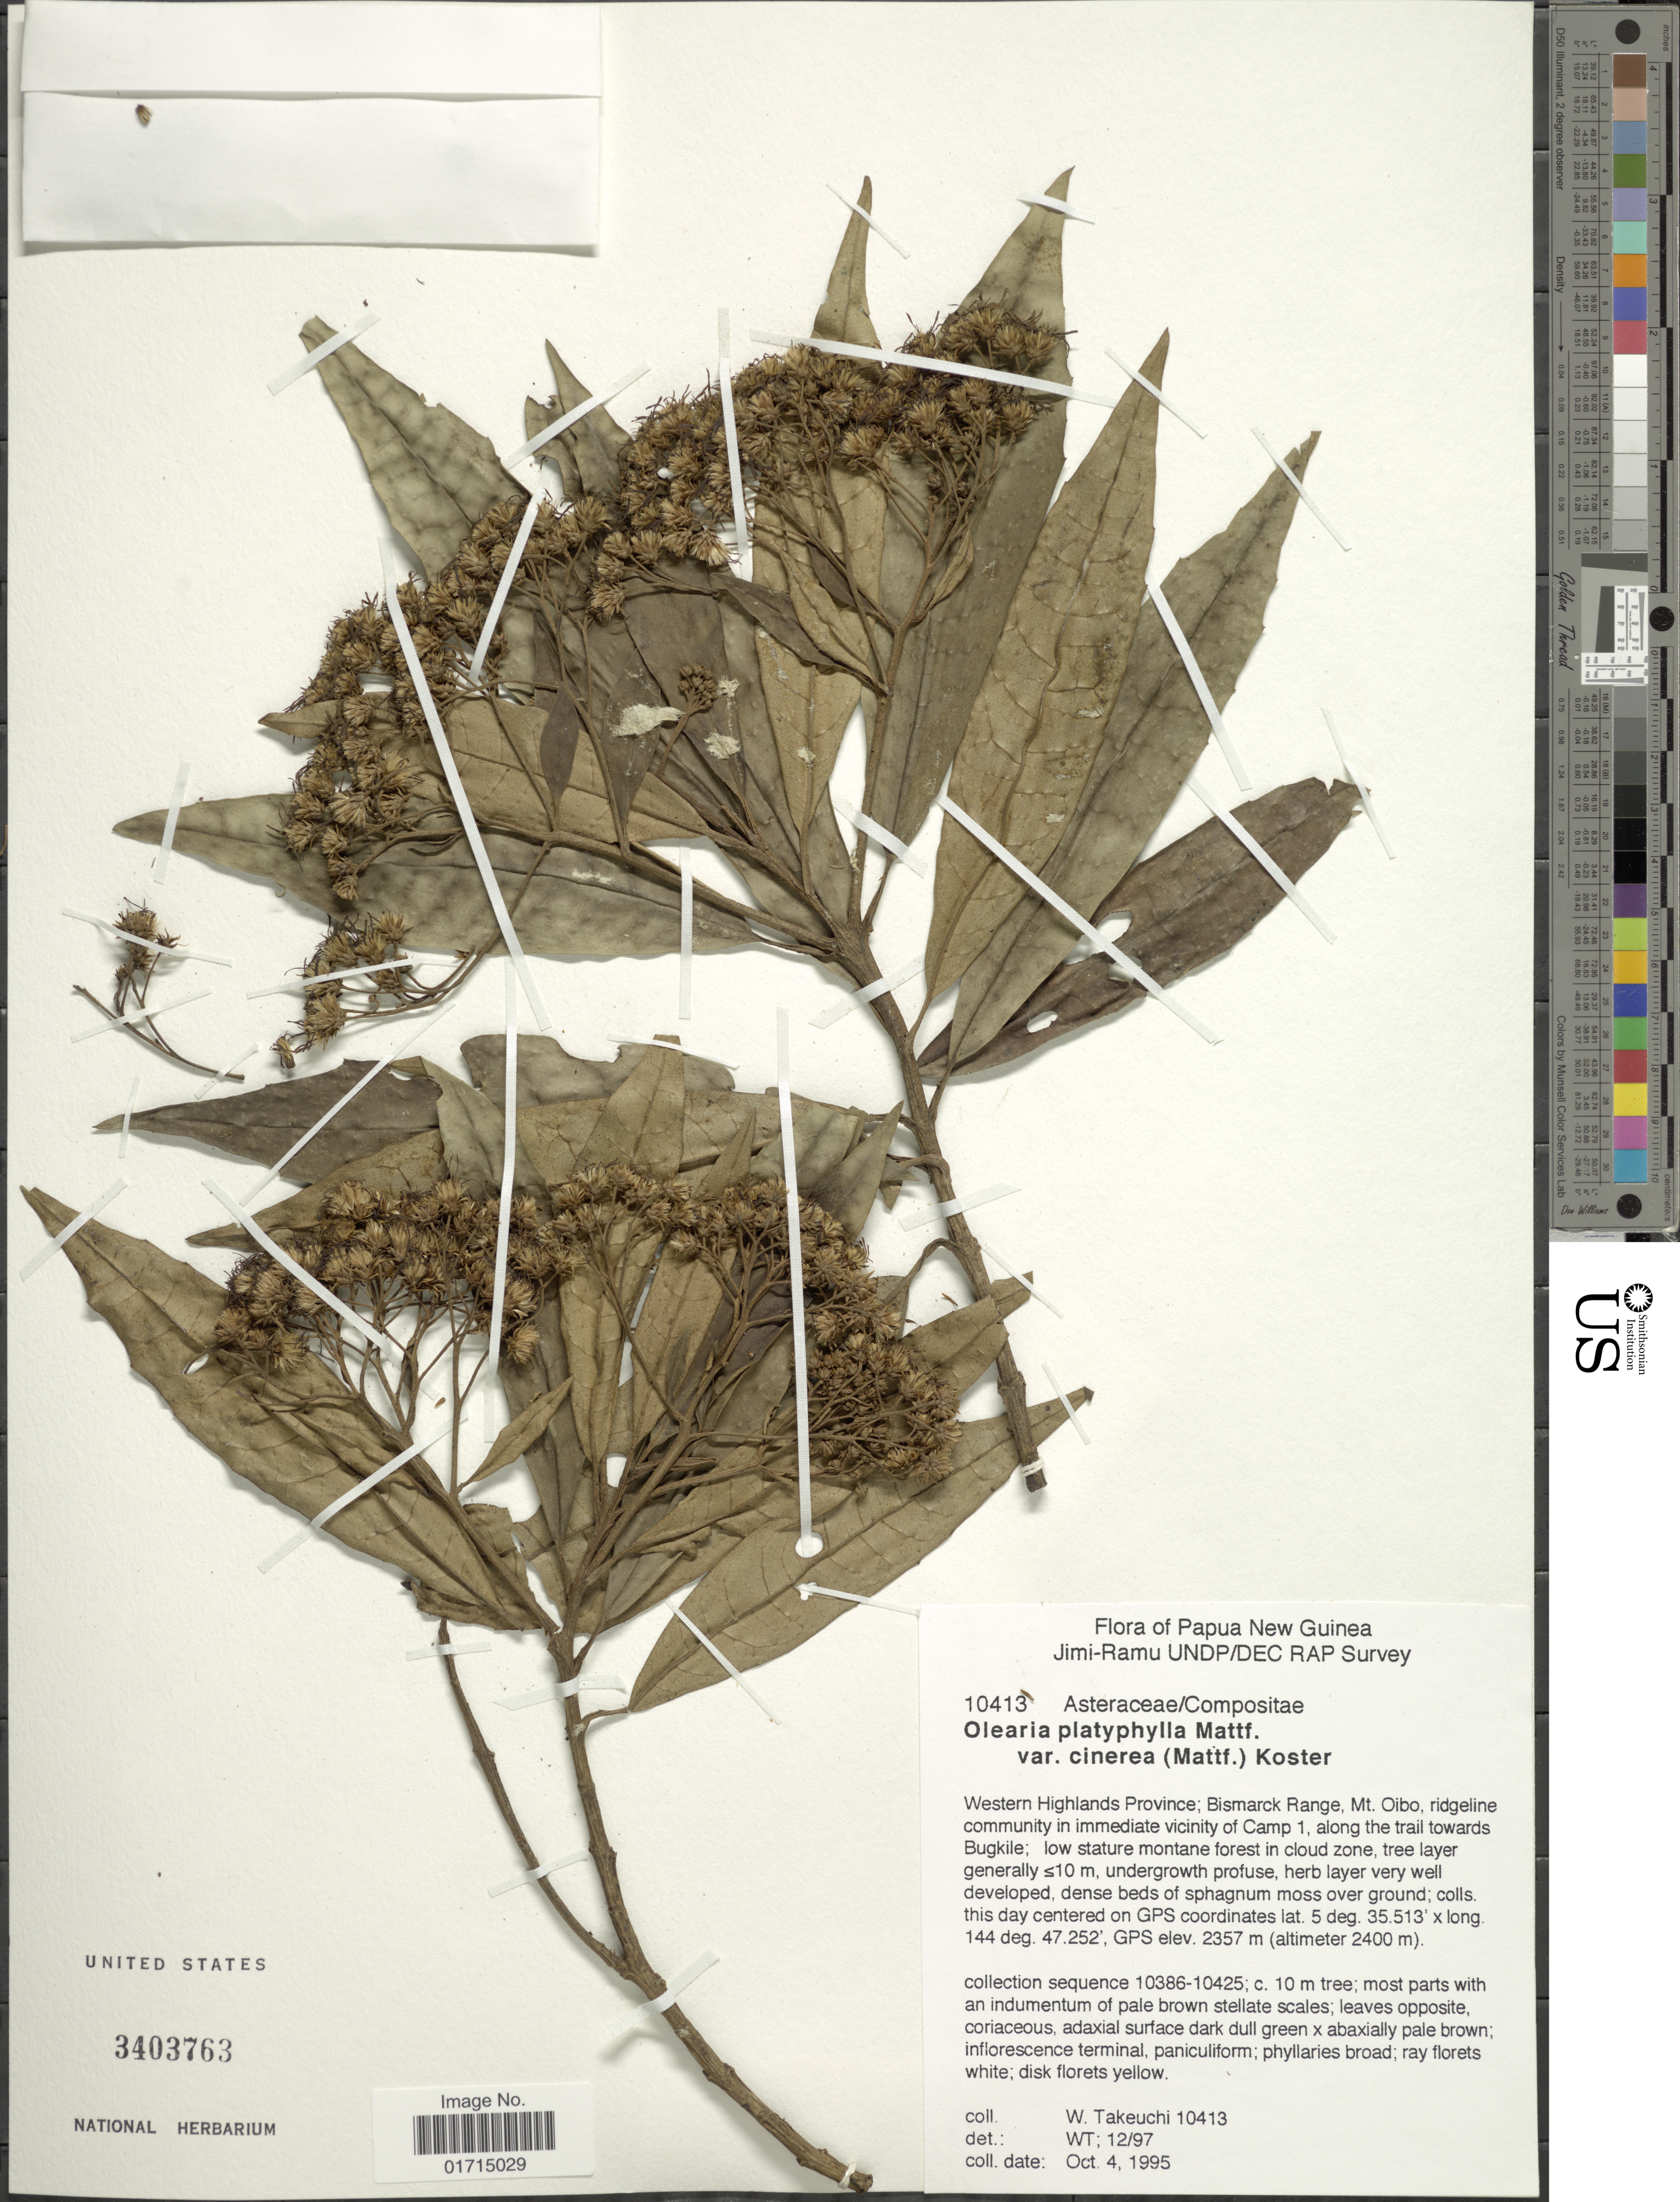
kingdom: Plantae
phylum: Tracheophyta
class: Magnoliopsida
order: Asterales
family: Asteraceae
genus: Olearia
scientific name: Olearia platyphylla var. cinerea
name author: (Mattf.) J. Kost.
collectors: W. Takeuchi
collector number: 10413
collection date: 1995-10-04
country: Papua New Guinea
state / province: Western Highlands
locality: Western Highlands; Bismarck Range, Mt. Oibo, ridgline community in immediate vicinity of Camp 1, along the trail towards Bugkile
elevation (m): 2357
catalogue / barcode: US 3403763